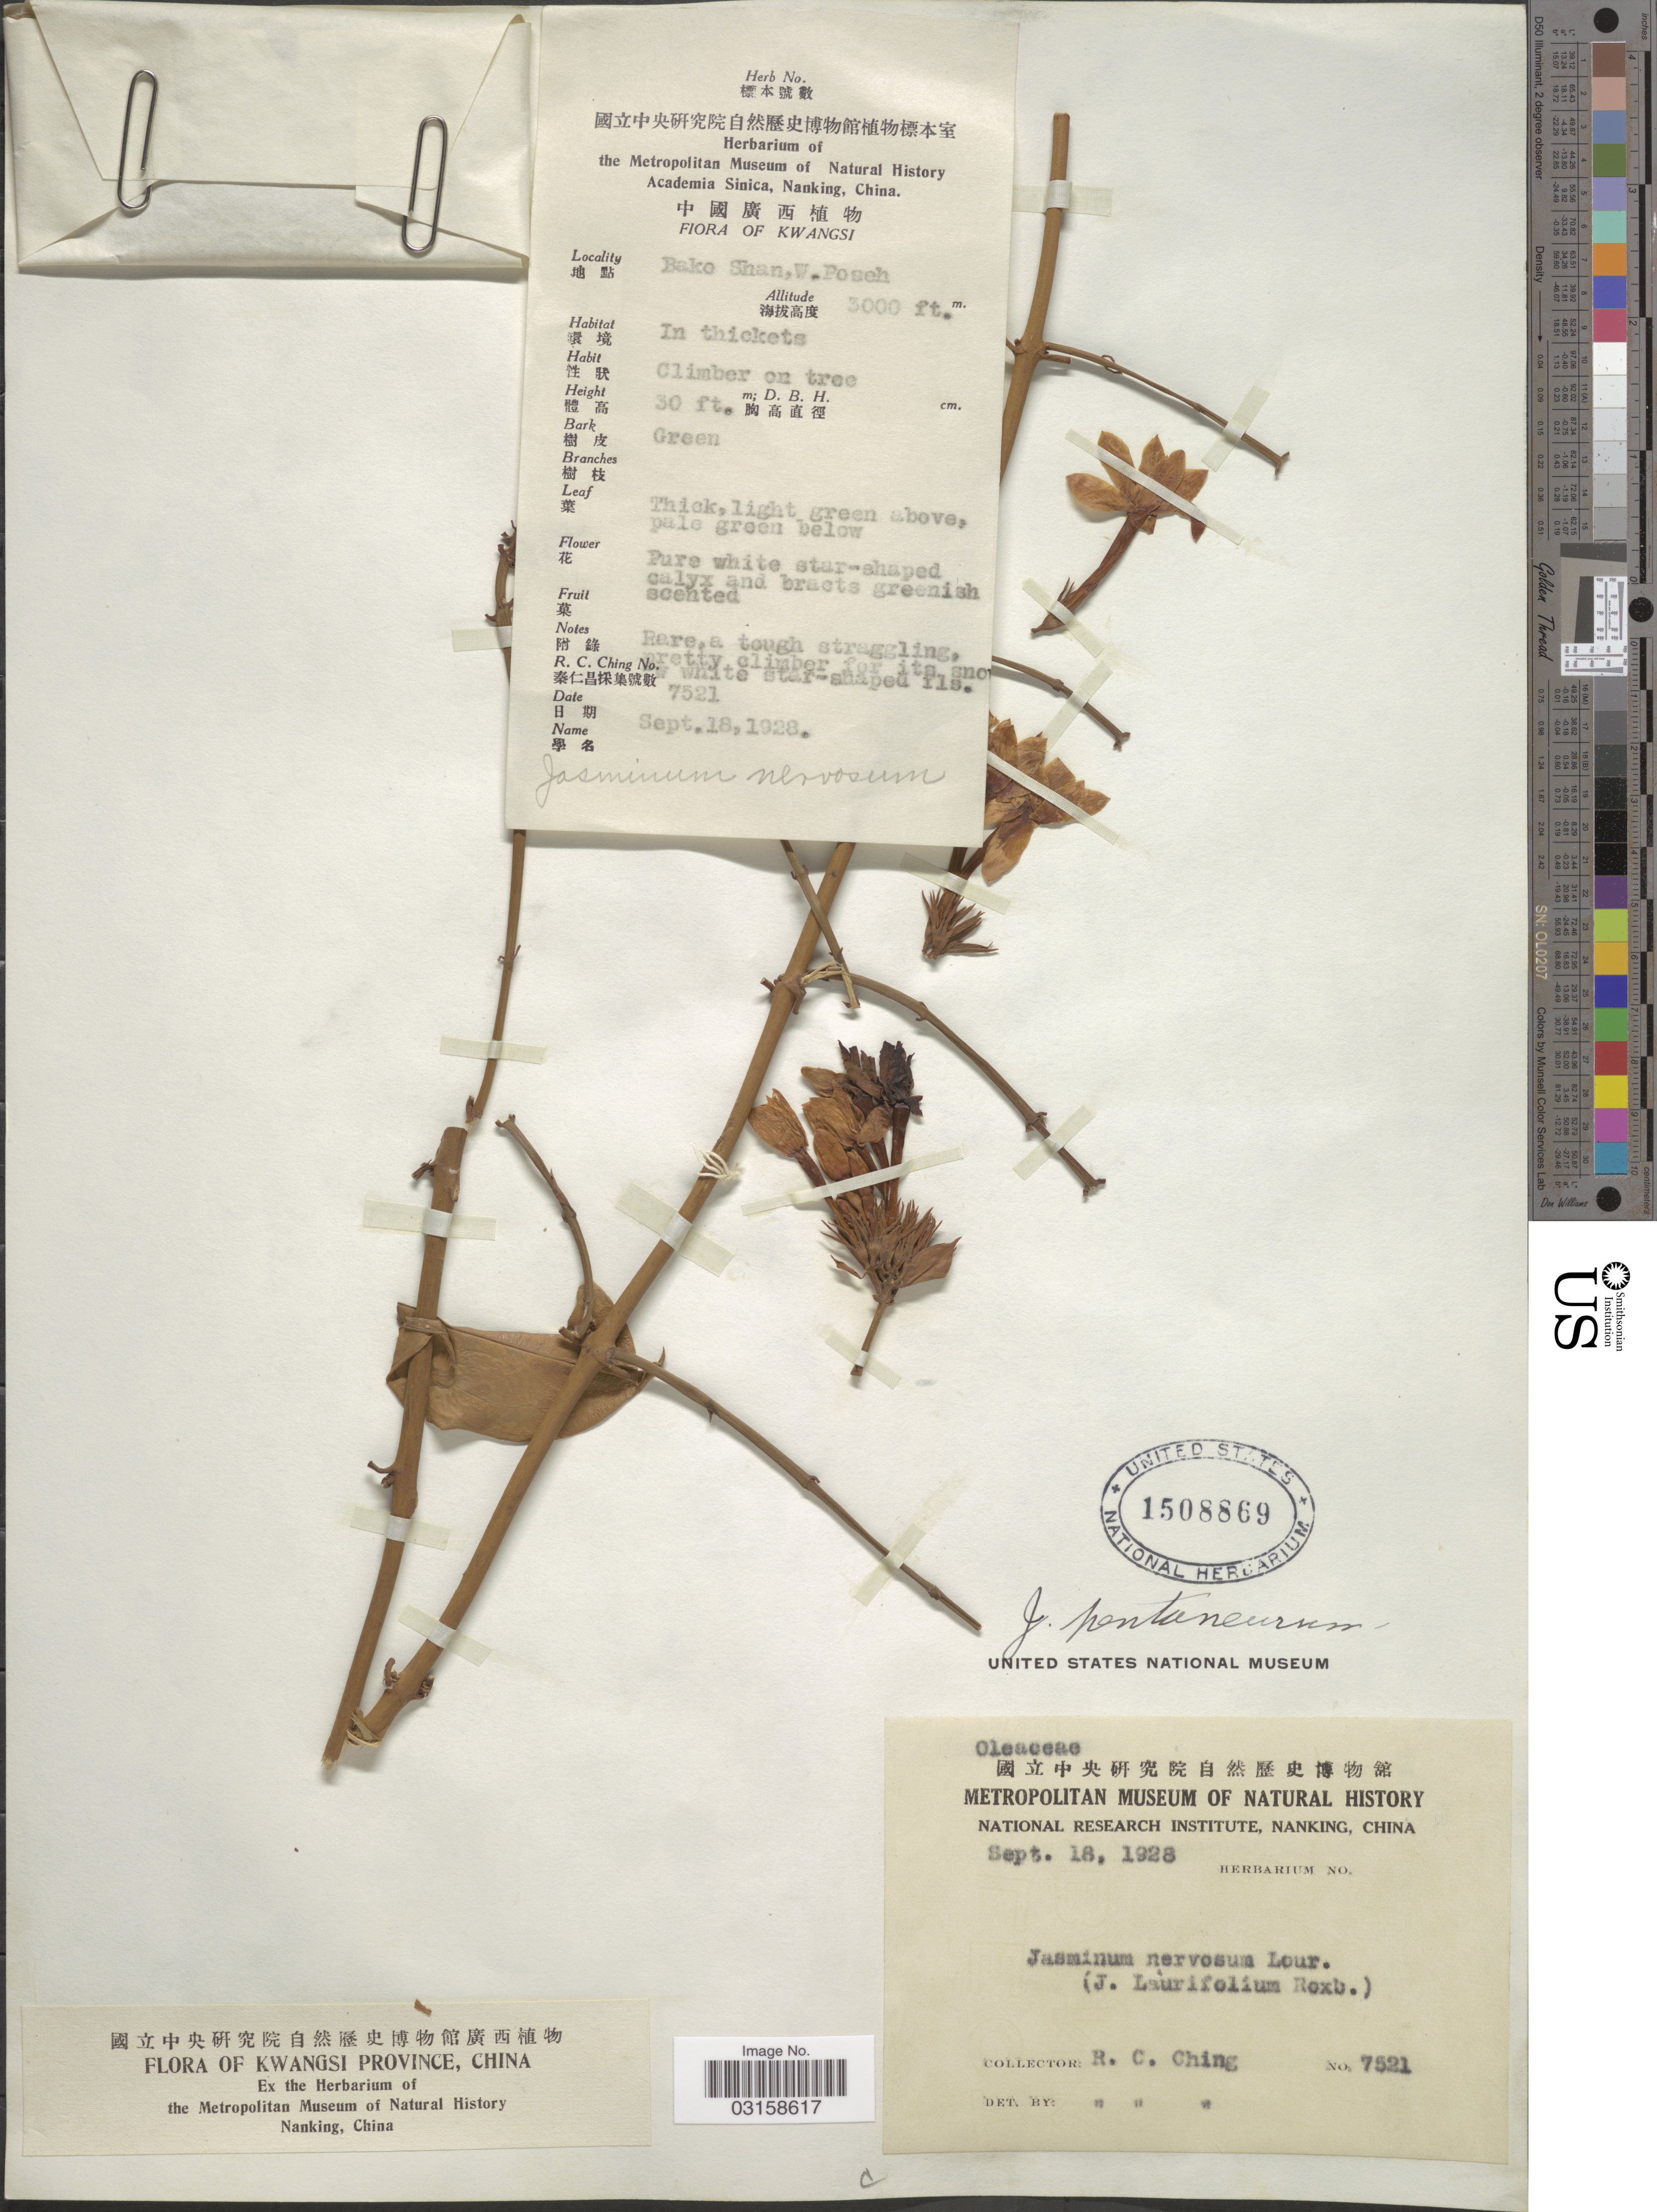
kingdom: Plantae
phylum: Tracheophyta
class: Magnoliopsida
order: Lamiales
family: Oleaceae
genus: Jasminum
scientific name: Jasminum pentaneurum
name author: Hand.-Mazz.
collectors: R. C. Ching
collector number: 7521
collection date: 1928-09-18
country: China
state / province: Guangxi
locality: Kwangsi Province. Bako Shan, W. Poseh.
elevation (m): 914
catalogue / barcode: US 1508869